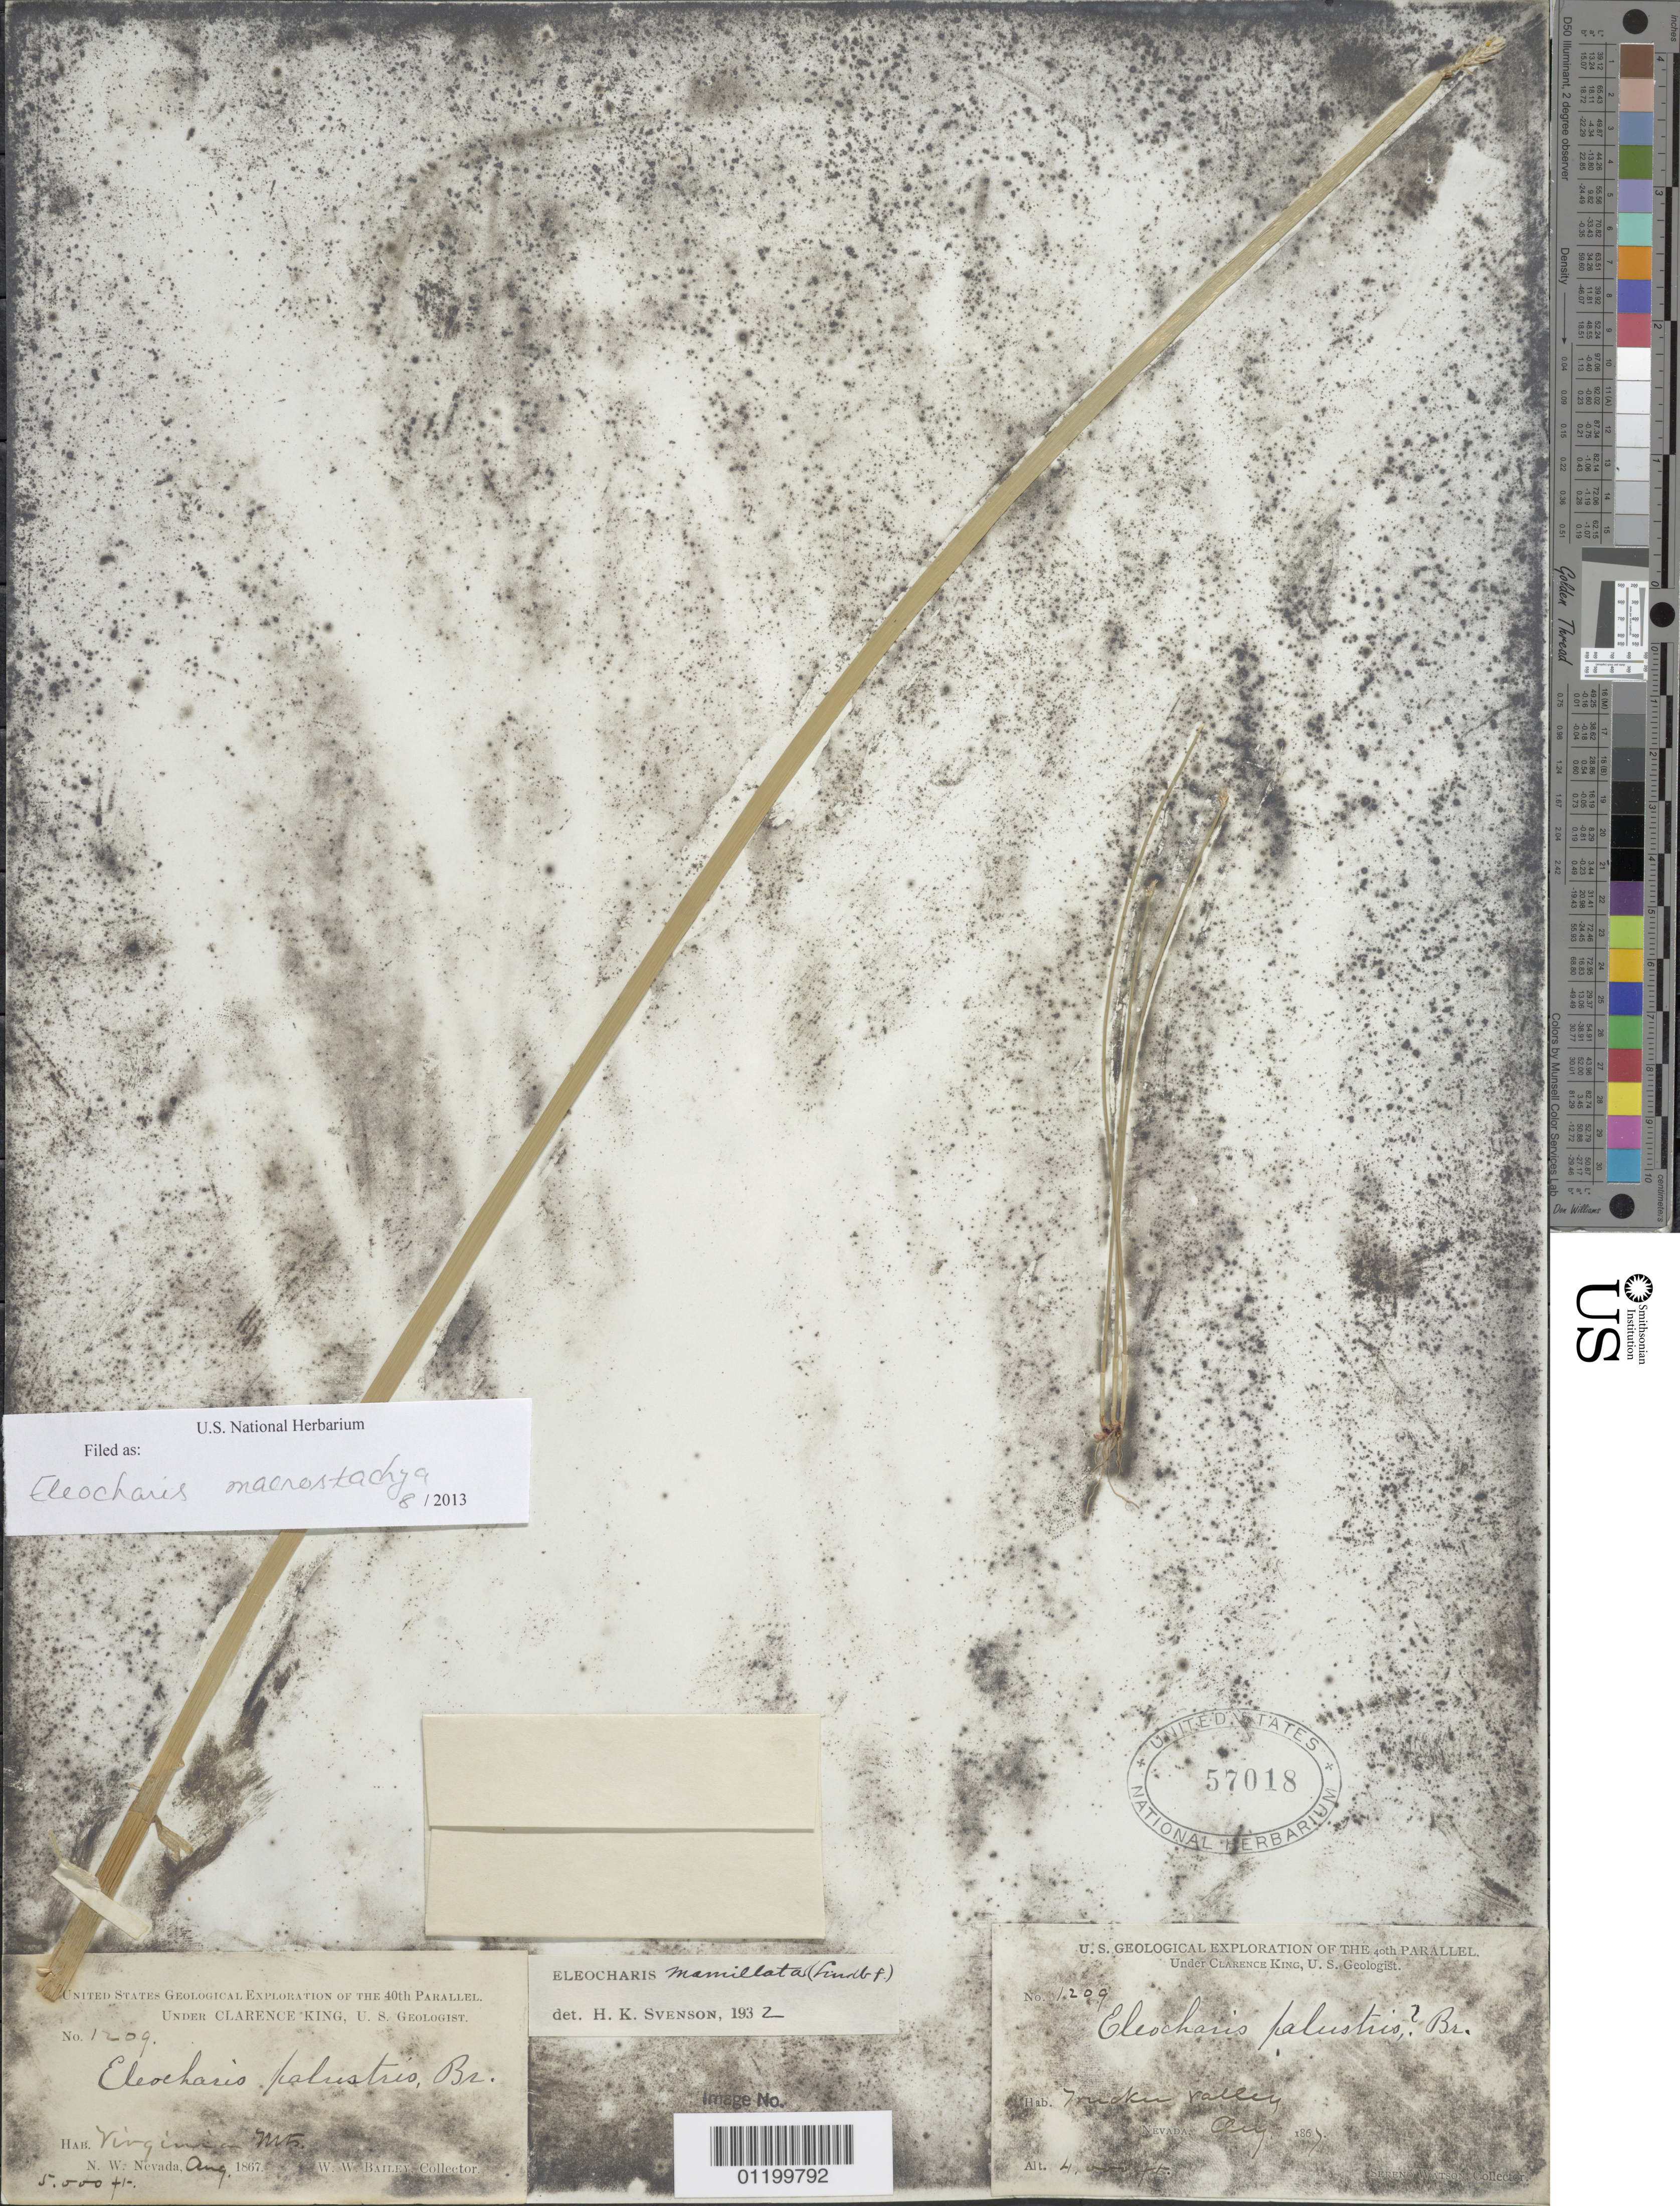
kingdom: Plantae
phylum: Tracheophyta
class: Liliopsida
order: Poales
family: Cyperaceae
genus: Eleocharis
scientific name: Eleocharis macrostachya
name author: Britton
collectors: W. W. Bailey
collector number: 1209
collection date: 1867-08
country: United States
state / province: Nevada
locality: Truckee Valley, N.W. Nevada.